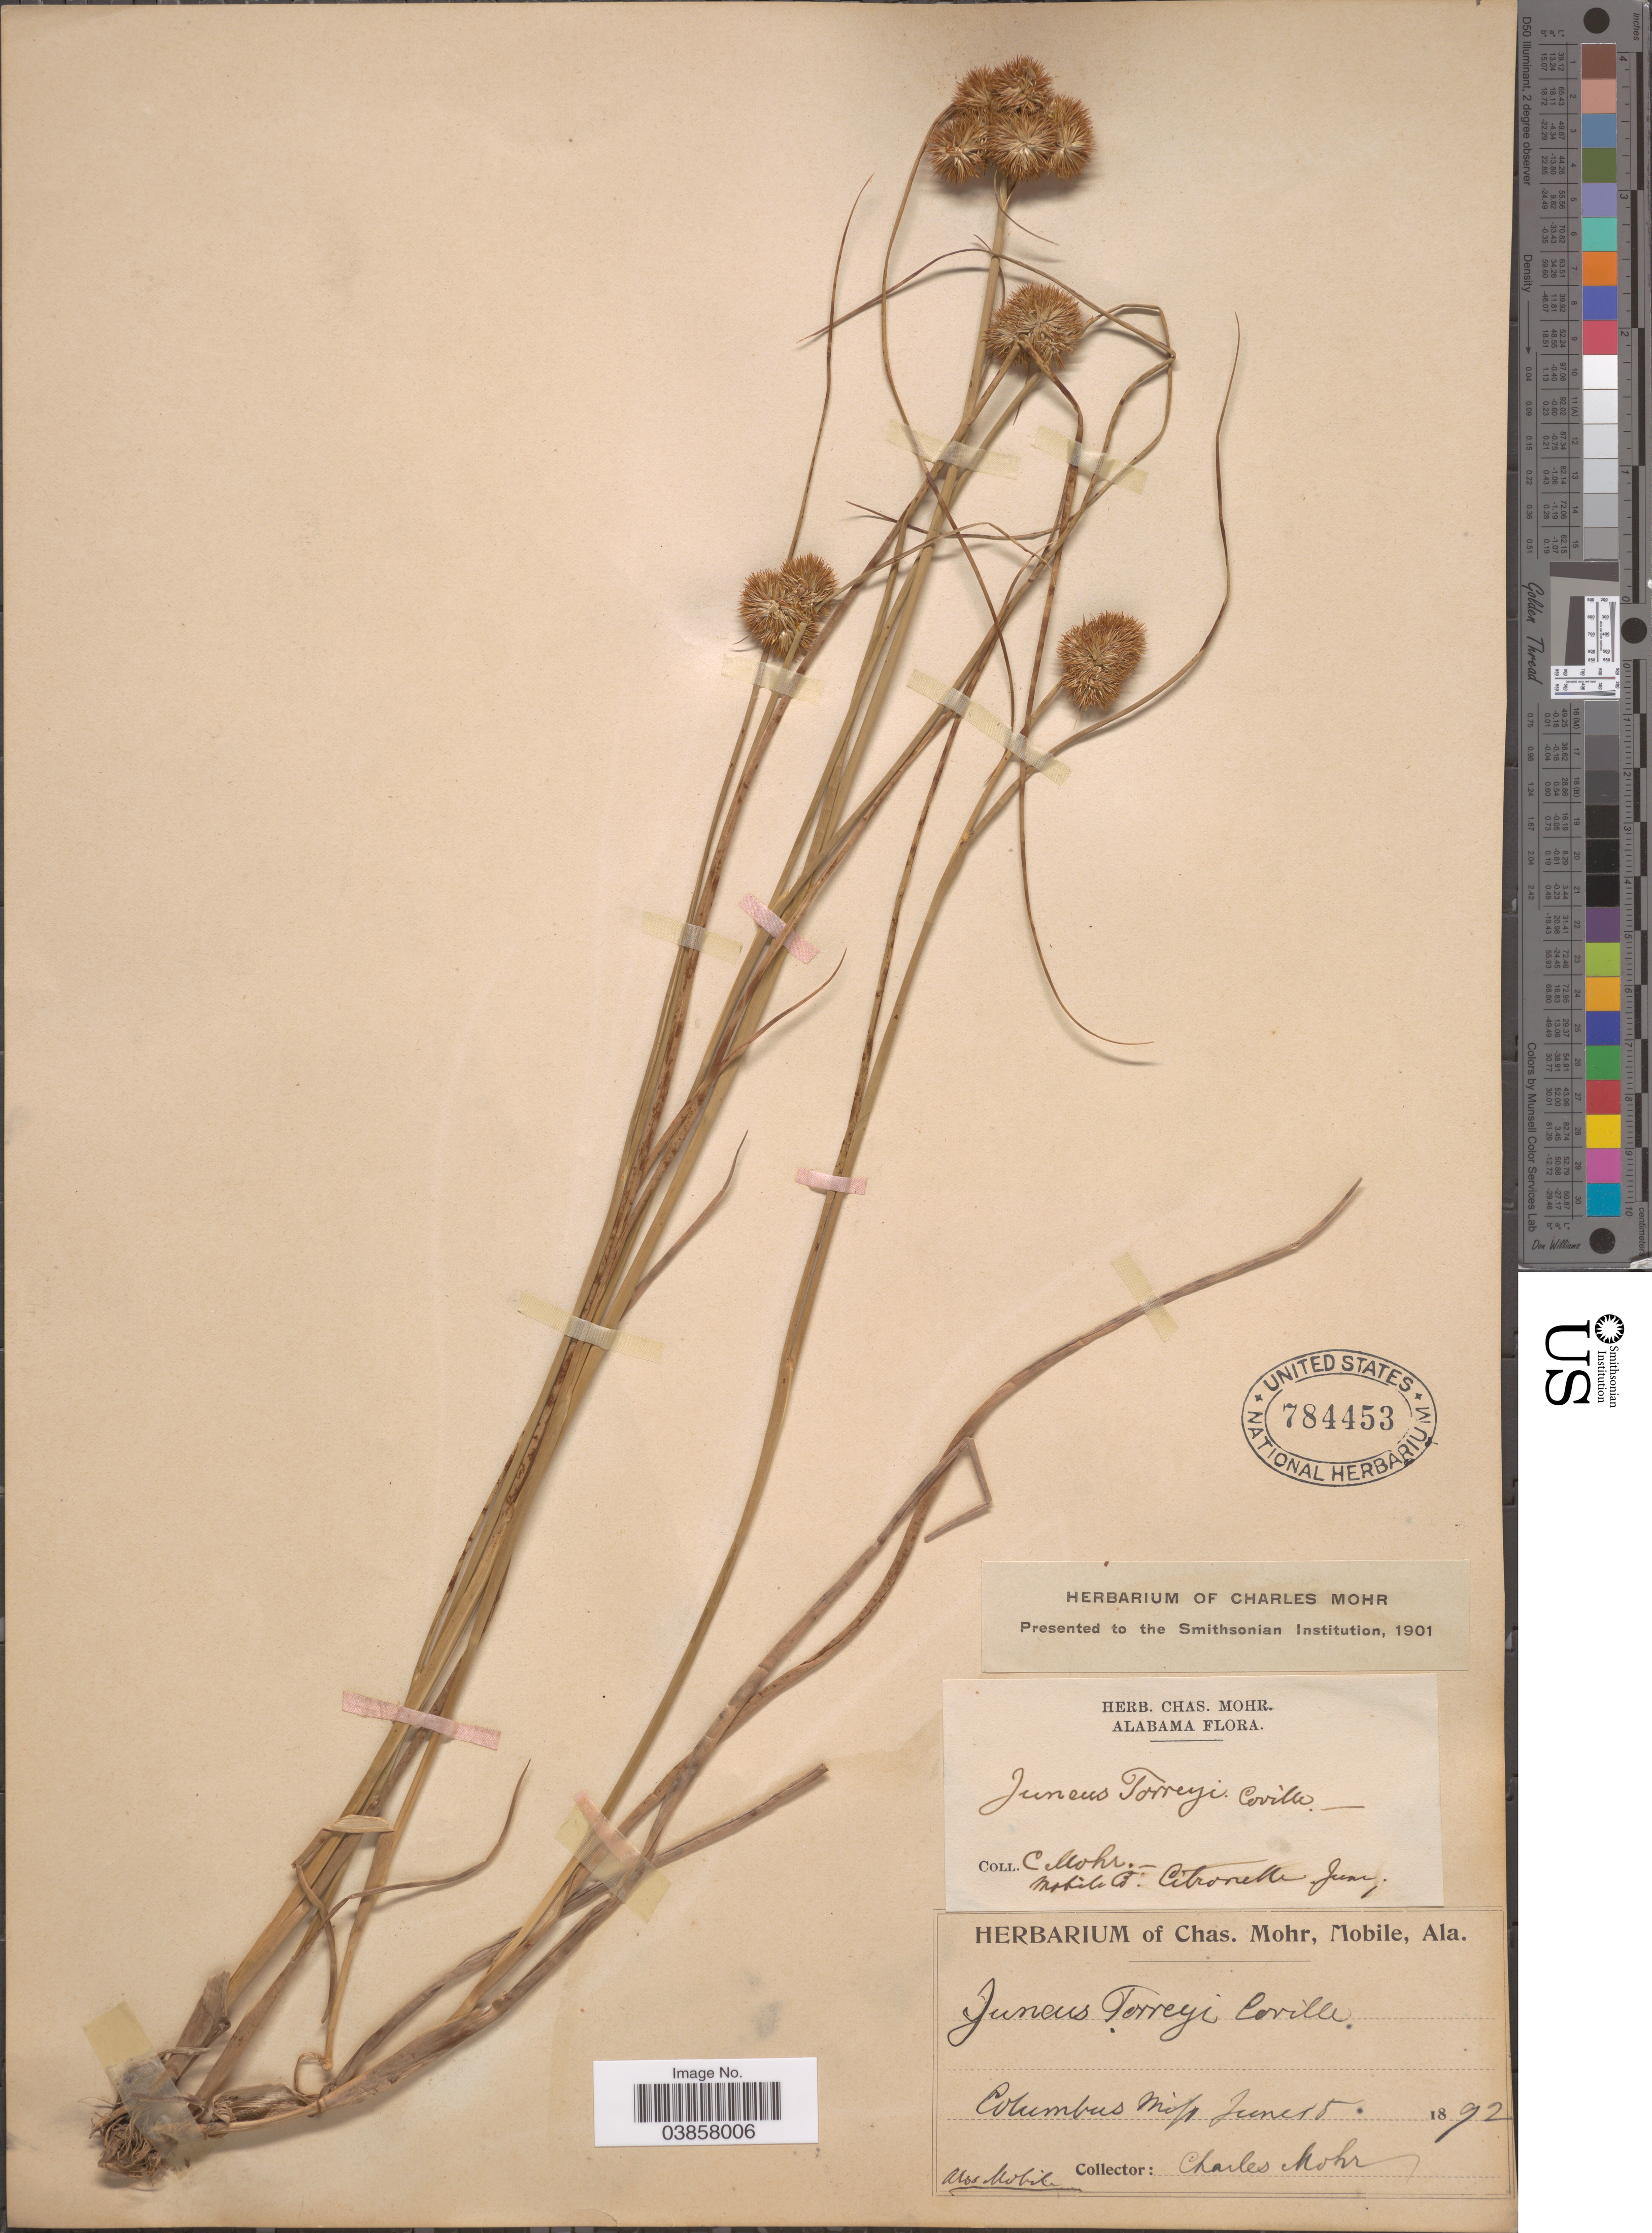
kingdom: Plantae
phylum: Tracheophyta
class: Liliopsida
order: Poales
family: Juncaceae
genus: Juncus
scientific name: Juncus torreyi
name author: Coville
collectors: Mohr, C. T. (herbarium)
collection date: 1892-06-05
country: United States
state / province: Alabama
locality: Columbus. Mohilo Co. Citronelle.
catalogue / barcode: US 784453